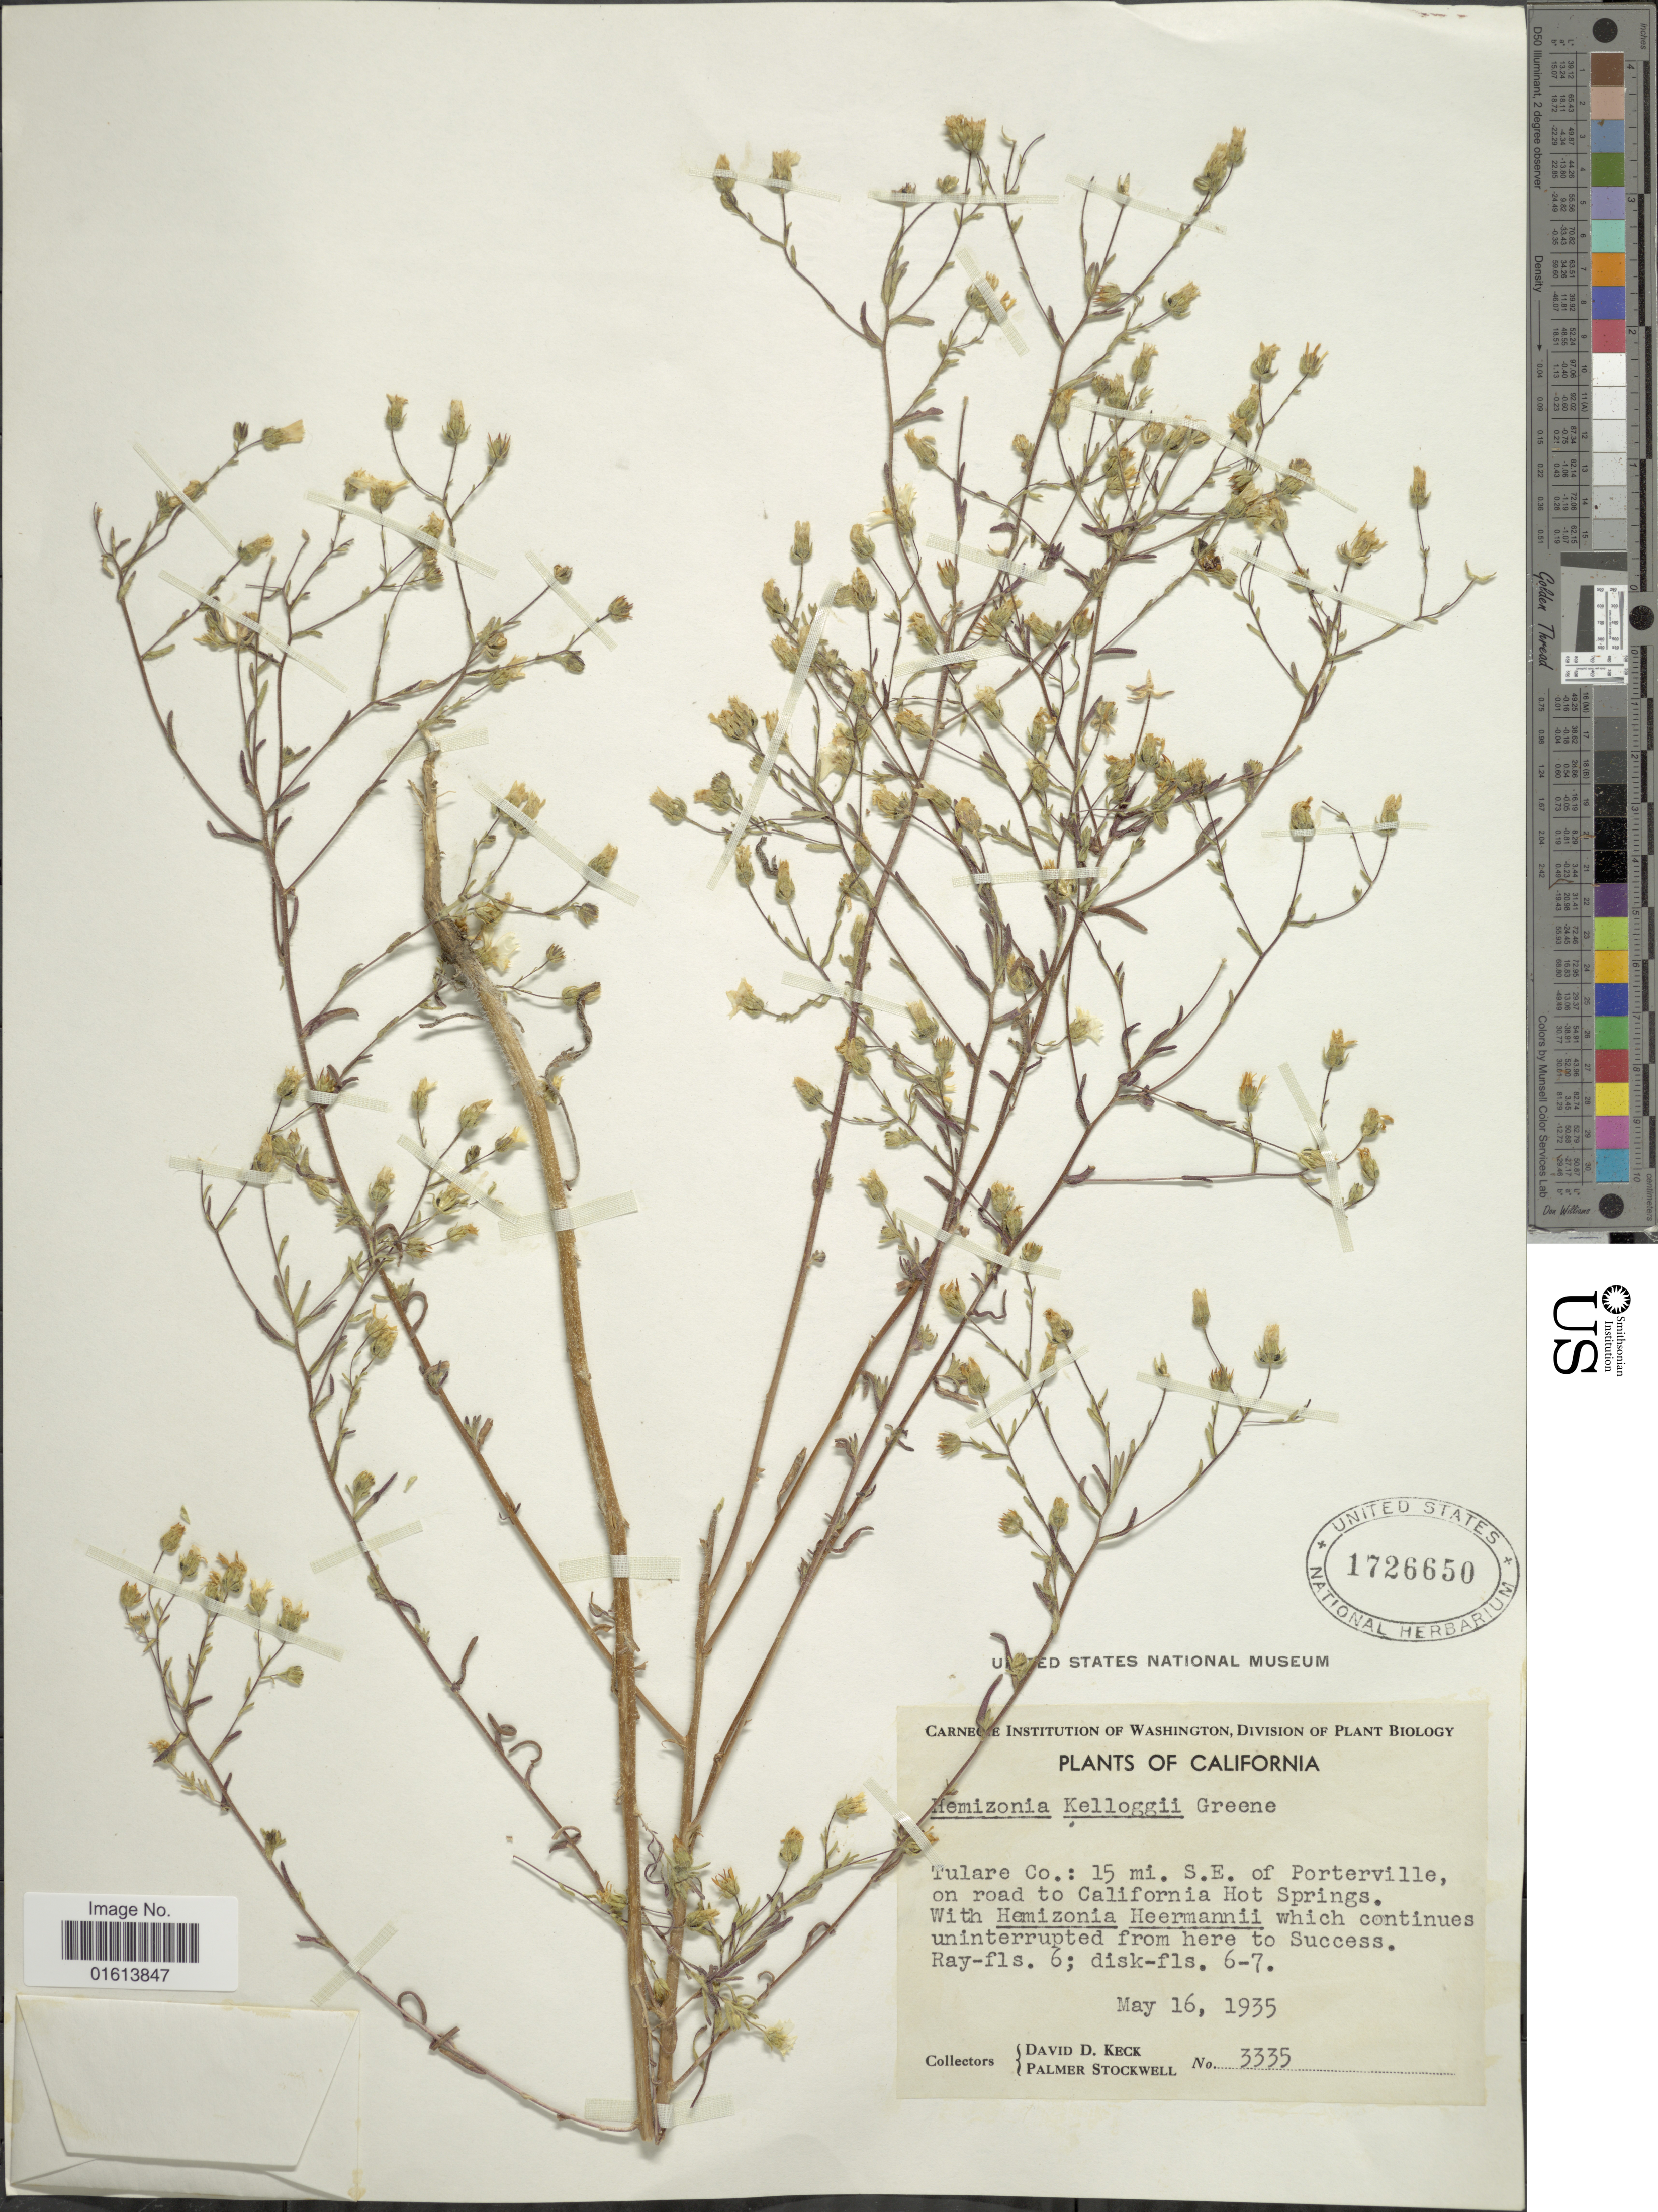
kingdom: Plantae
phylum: Tracheophyta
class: Magnoliopsida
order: Asterales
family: Asteraceae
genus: Deinandra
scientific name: Deinandra kelloggii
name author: (Greene) Greene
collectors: D. D. Keck & P. Stockwell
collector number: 3335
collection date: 1935-05-16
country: United States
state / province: California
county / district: Tulare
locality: California. Tulare Co.: 15 mi. S. E. of Porterville, on road to California Hot Springs.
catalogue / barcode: US 1726650